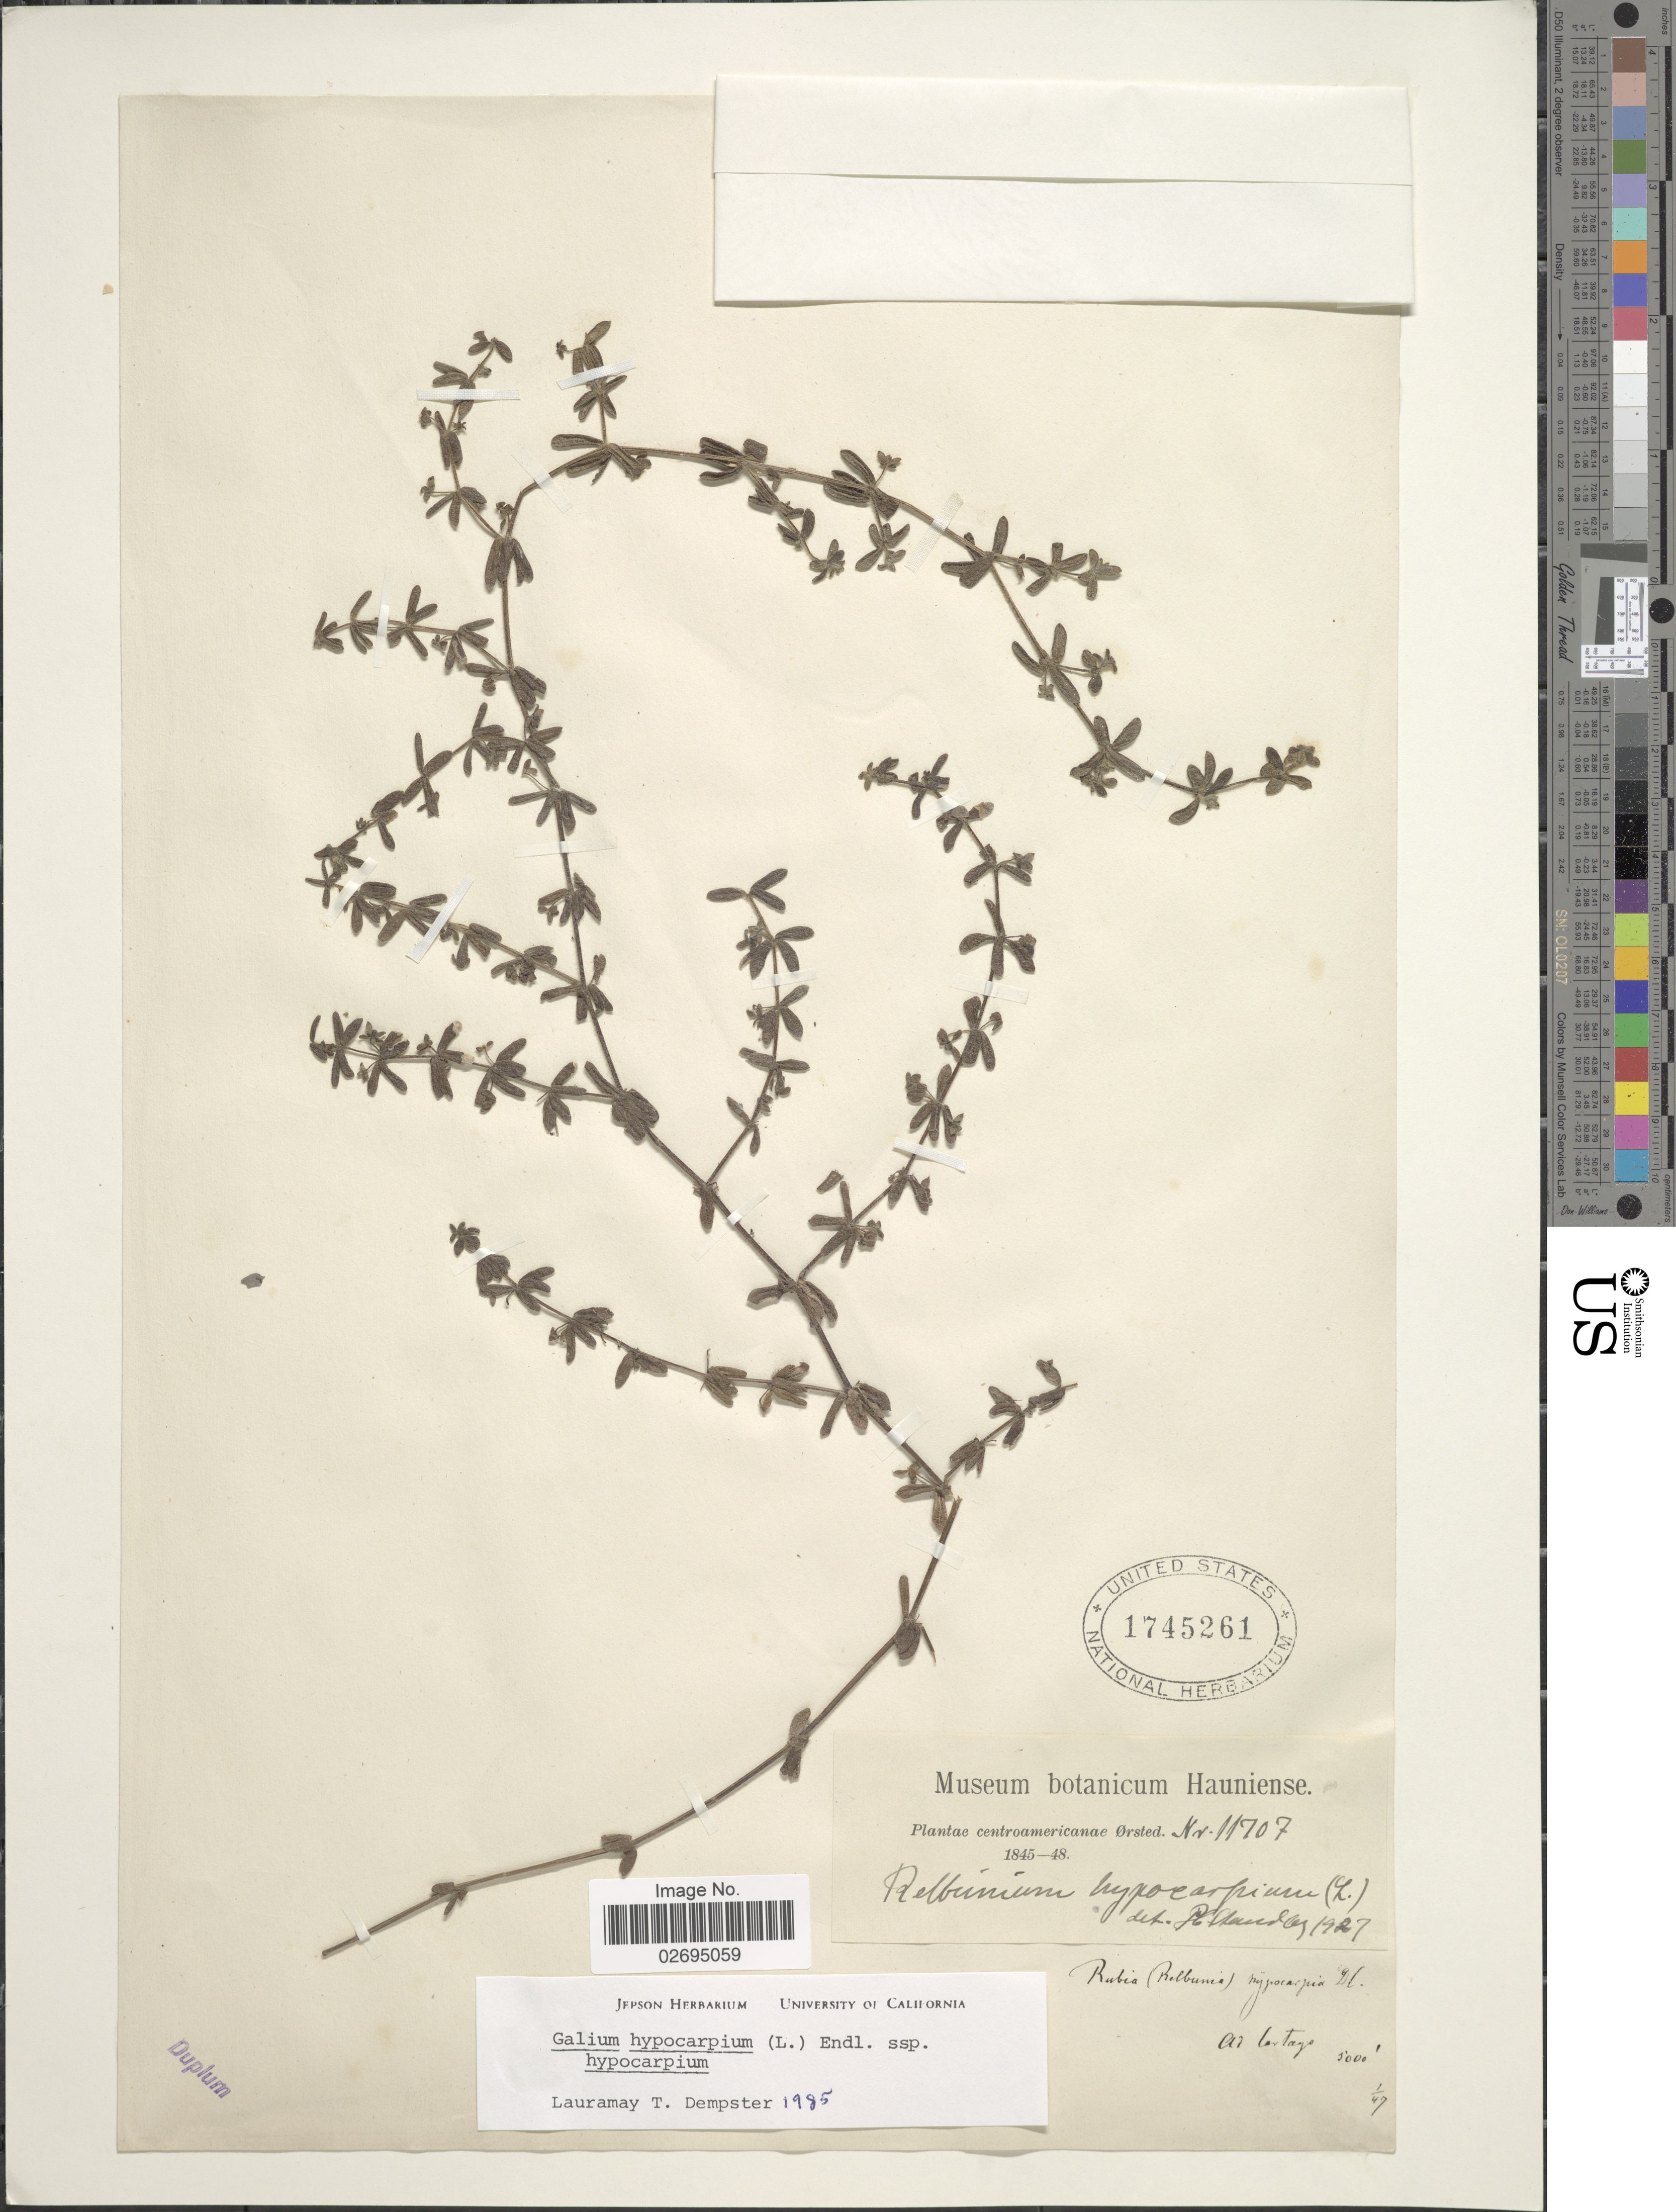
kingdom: Plantae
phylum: Tracheophyta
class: Magnoliopsida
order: Gentianales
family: Rubiaceae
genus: Galium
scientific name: Galium hypocarpium subsp. hypocarpium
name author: (L.) Endl. ex Griseb.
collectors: Ørsted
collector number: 11707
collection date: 1847-01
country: Costa Rica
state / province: Cartago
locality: Centroamericanae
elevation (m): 1524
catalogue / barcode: US 1745261